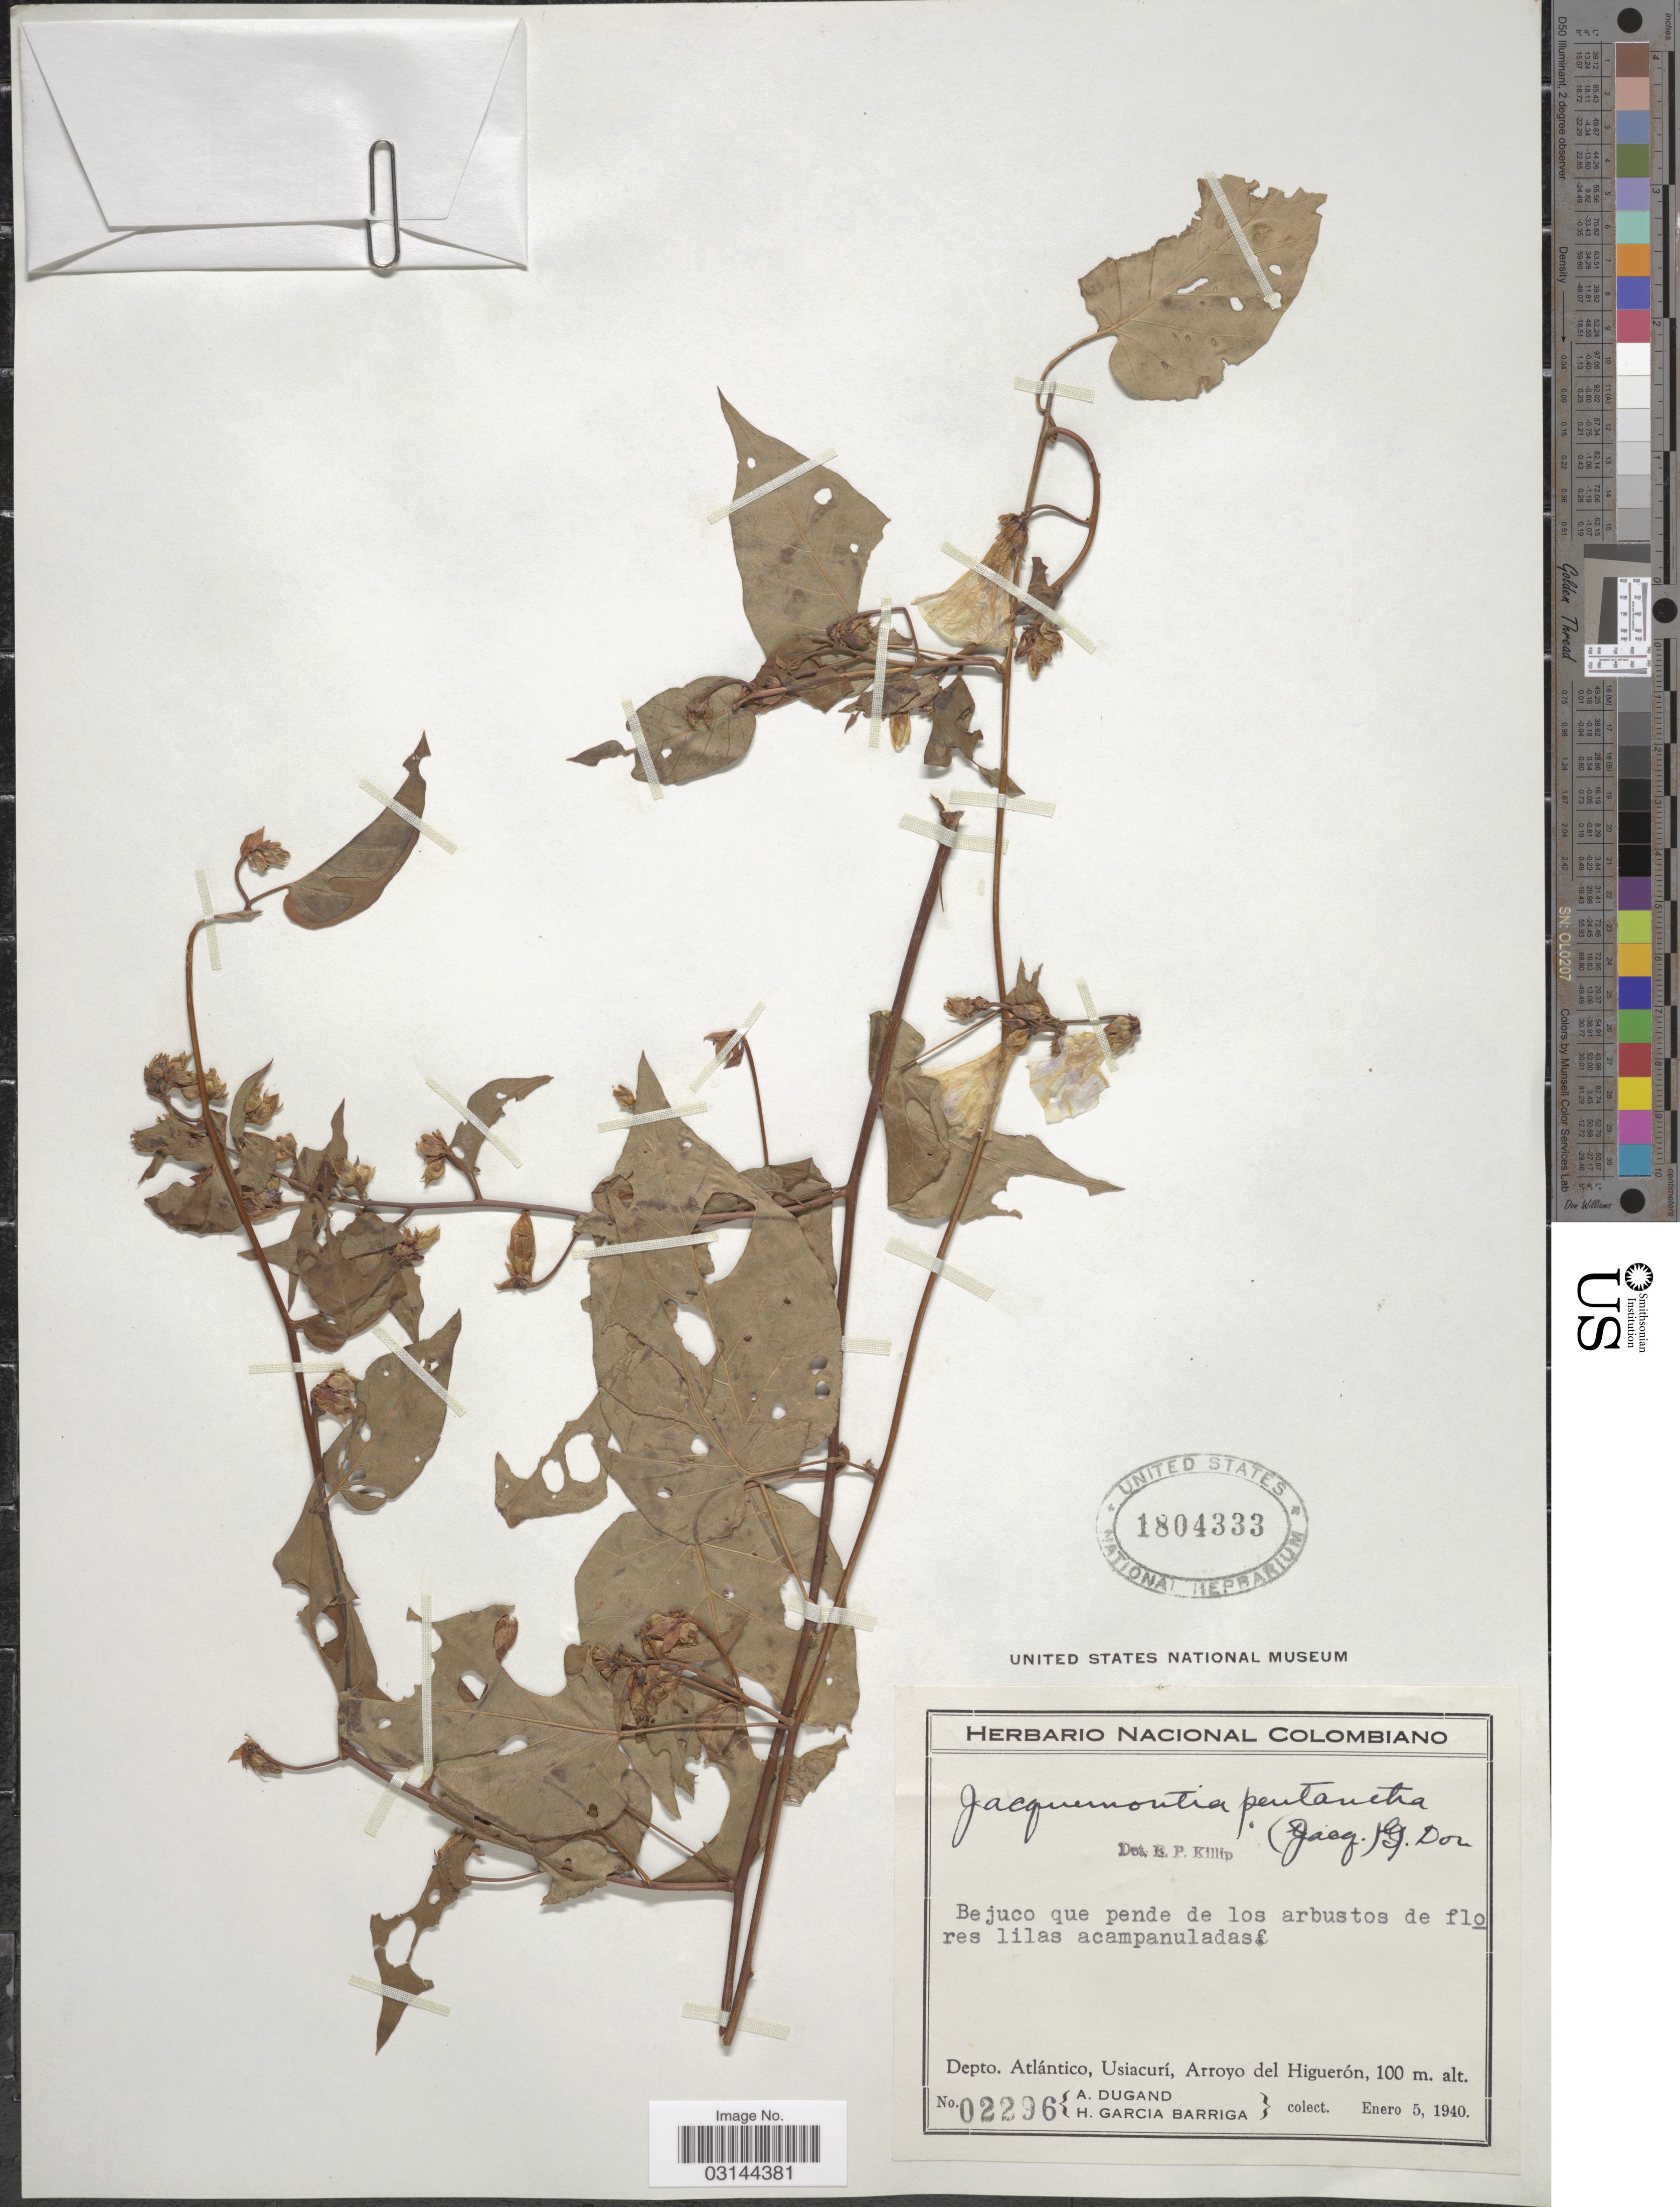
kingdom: Plantae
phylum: Tracheophyta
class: Magnoliopsida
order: Solanales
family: Convolvulaceae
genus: Jacquemontia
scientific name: Jacquemontia pentanthos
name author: (Jacq.) G. Don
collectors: A. Dugand & H. García Barriga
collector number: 02296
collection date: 1940-01-05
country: Colombia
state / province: Atlántico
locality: Depto. Atlántico, Usiacurí, Arroyo del Higuerón.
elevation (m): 100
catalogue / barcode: US 1804333